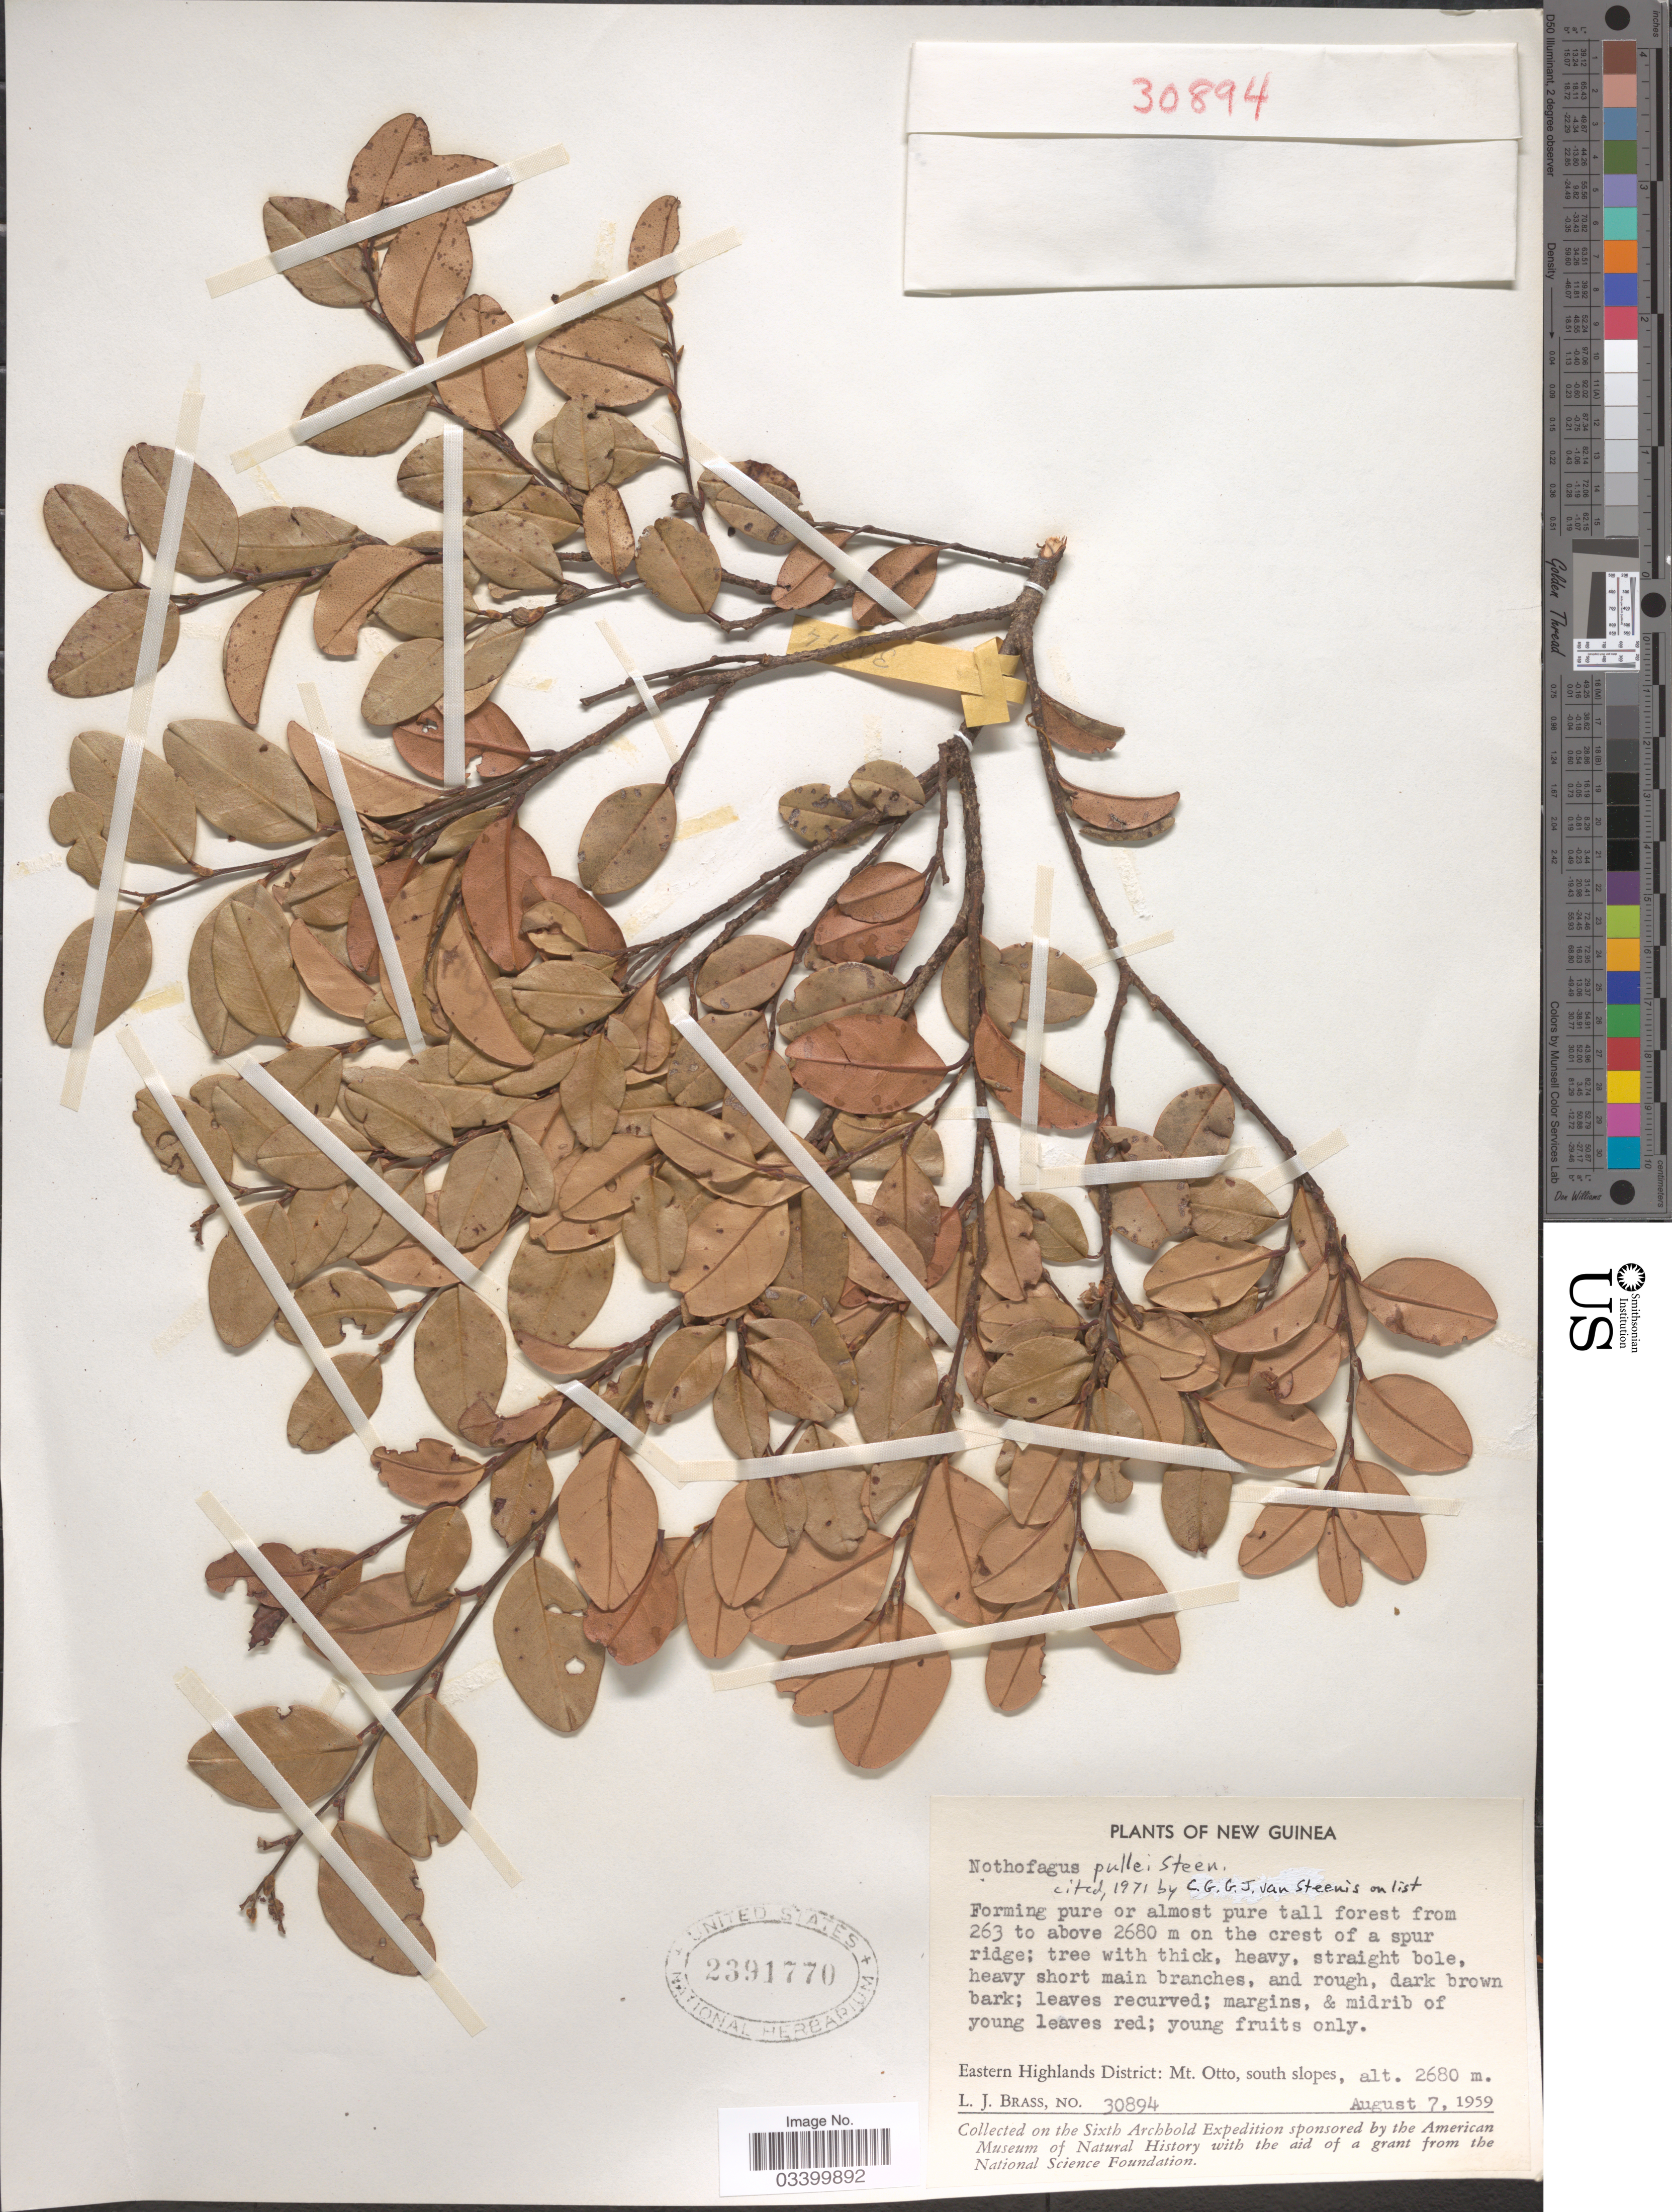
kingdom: Plantae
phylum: Tracheophyta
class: Magnoliopsida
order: Fagales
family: Nothofagaceae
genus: Nothofagus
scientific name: Nothofagus pullei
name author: Steenis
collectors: L. J. Brass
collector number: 30894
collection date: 1959-08-07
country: Papua New Guinea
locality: New Guinea. Eastern Highlands District: Mt. Otto, south slopes.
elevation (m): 2680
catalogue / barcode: US 2391770